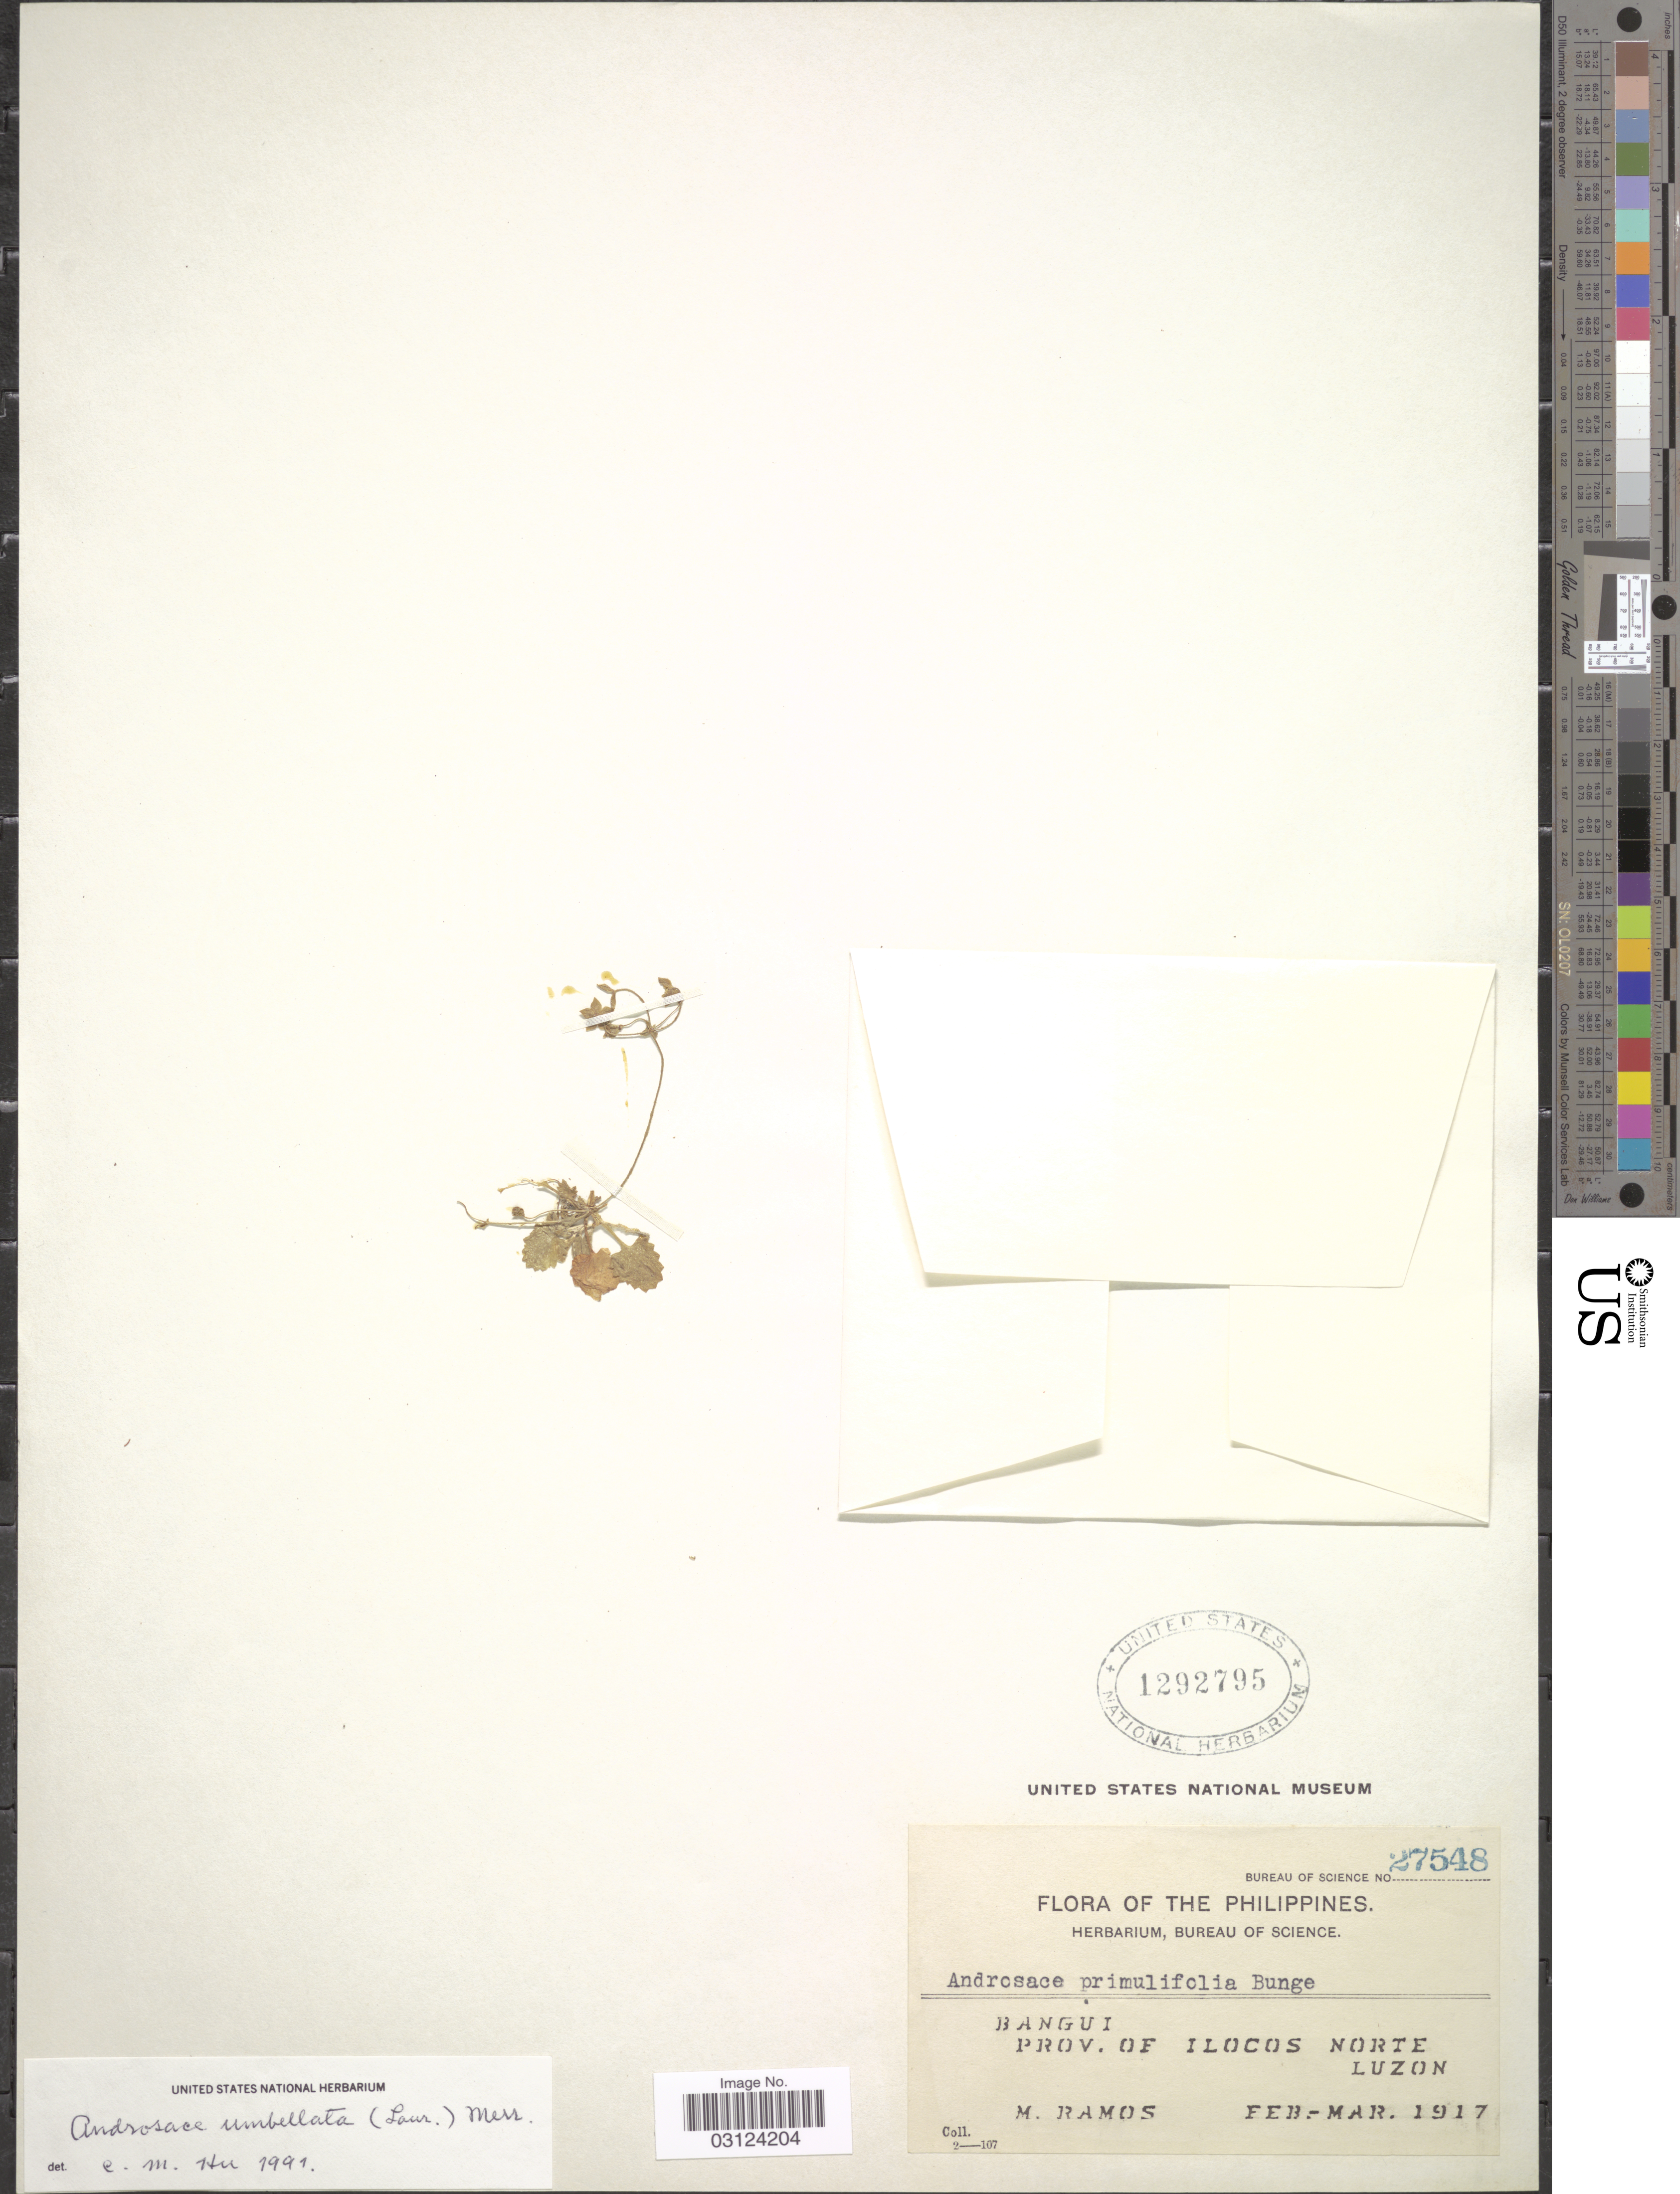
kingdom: Plantae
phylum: Tracheophyta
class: Magnoliopsida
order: Ericales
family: Primulaceae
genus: Androsace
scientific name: Androsace umbellata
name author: (Lour.) Merr.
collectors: M. Ramos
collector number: Bureau of Science 27548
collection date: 1917-02/1917-03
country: Philippines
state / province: Ilocos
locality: Bangui, Prov. of Ilocos Norte, Luzon.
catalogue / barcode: US 1292795